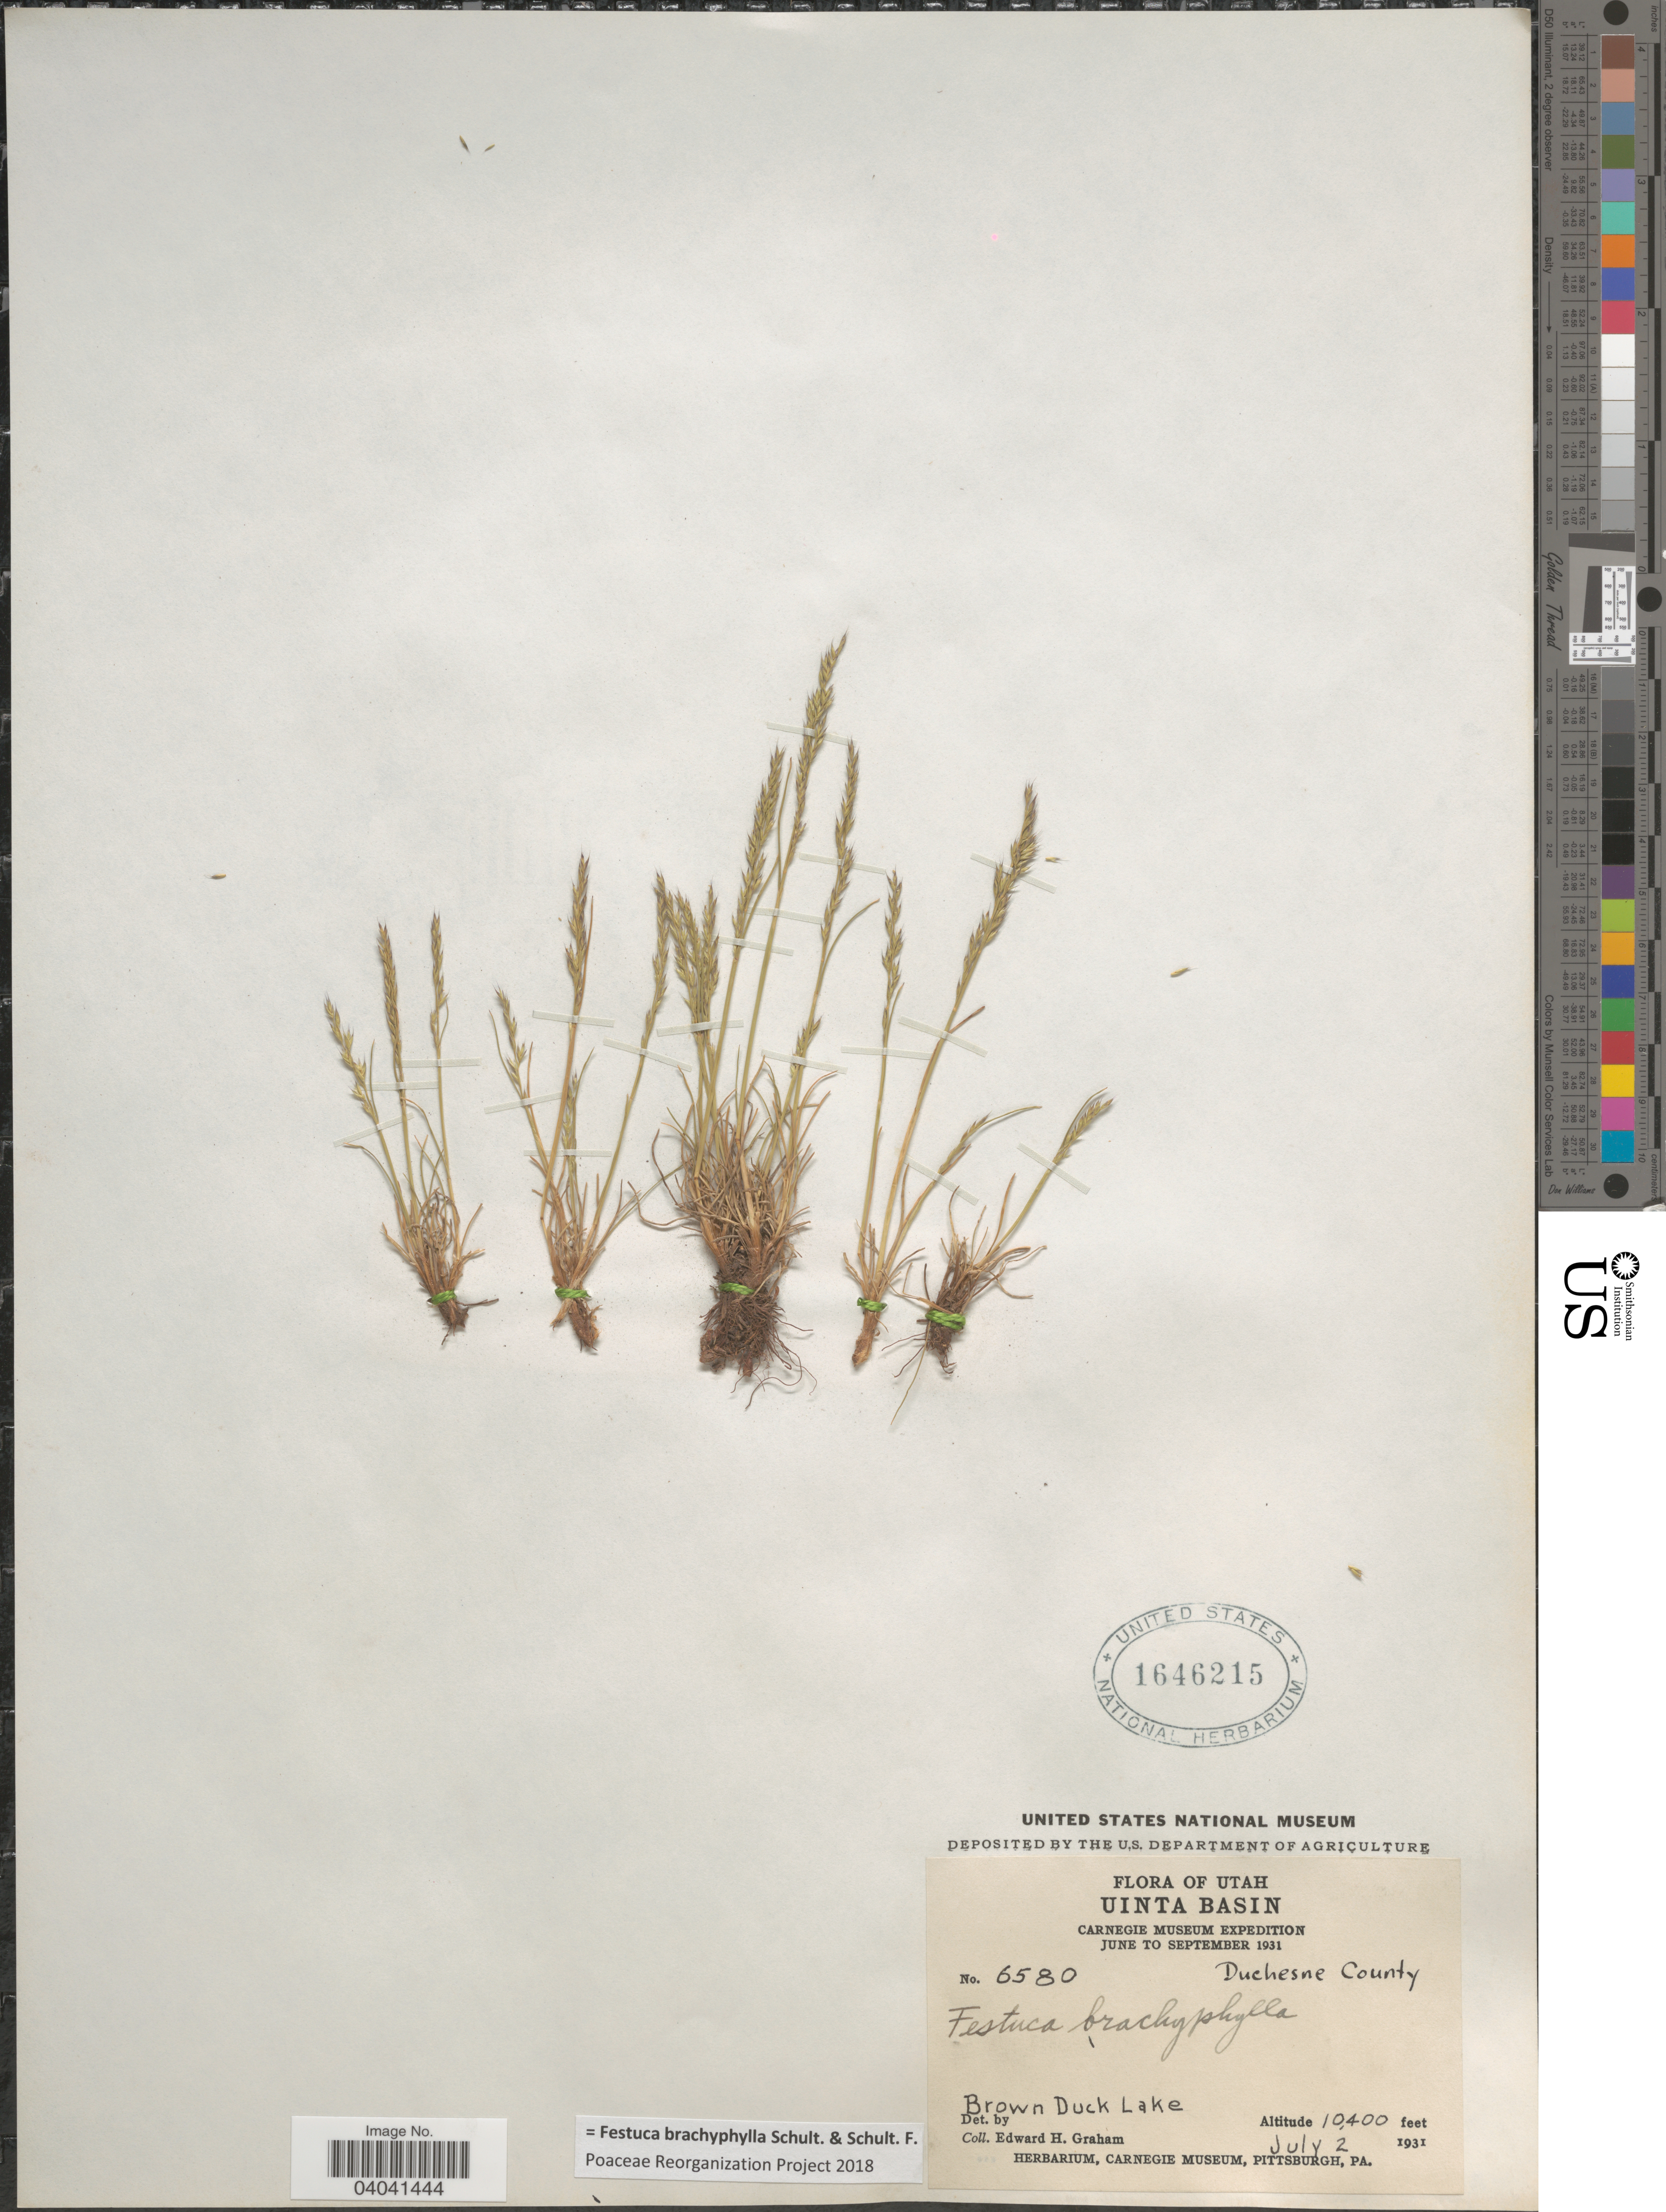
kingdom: Plantae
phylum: Tracheophyta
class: Liliopsida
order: Poales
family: Poaceae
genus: Festuca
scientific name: Festuca brachyphylla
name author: Schult. & Schult. f.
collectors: E. H. Graham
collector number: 6580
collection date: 1931-07-02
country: United States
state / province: Utah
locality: Uinta Basin. Duchesne County. Brown Duck Lake.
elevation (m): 3170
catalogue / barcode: US 1646215